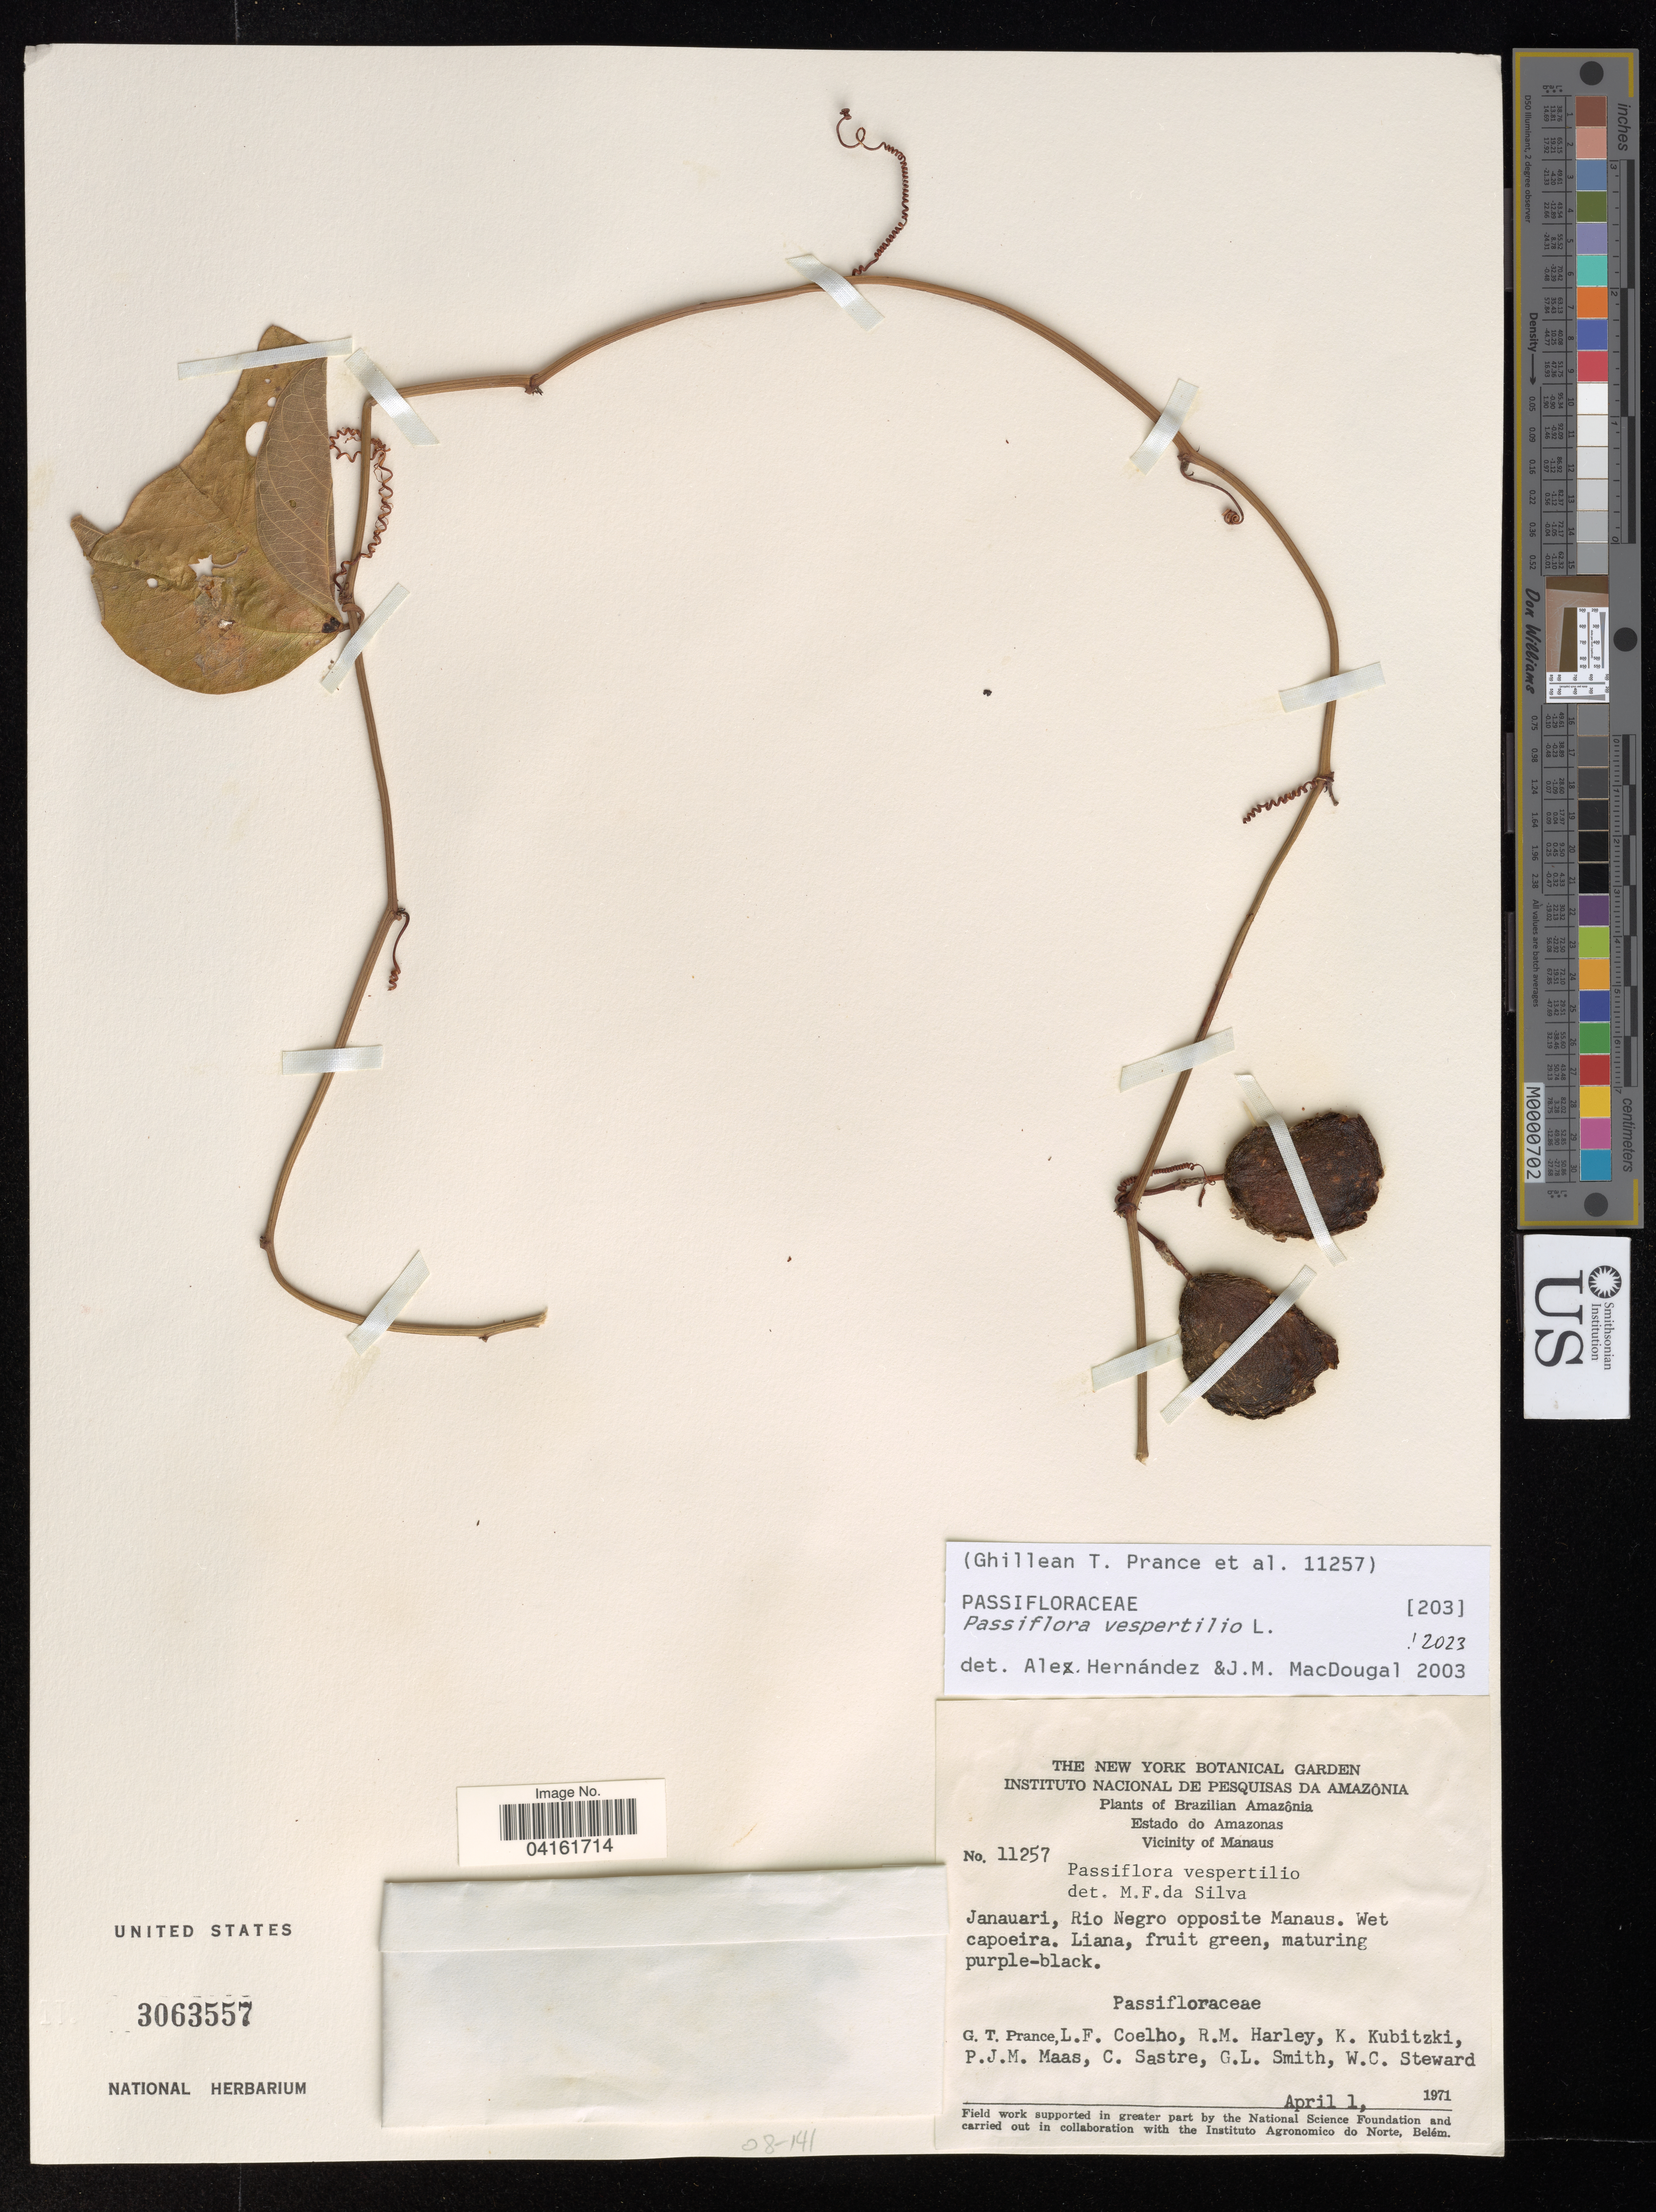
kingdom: Plantae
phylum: Tracheophyta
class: Magnoliopsida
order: Malpighiales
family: Passifloraceae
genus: Passiflora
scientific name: Passiflora vespertilio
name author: L.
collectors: G. T. Prance, L. F. Coelho, R. M. Harley, K. Kubitzki & et al.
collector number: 11257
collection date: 1971-04-01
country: Brazil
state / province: Amazonas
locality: Brazilian Amazônia. Vicinity of Manaus. Janauari, Rio Negro opposite Manaus.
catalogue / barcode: US 3063557